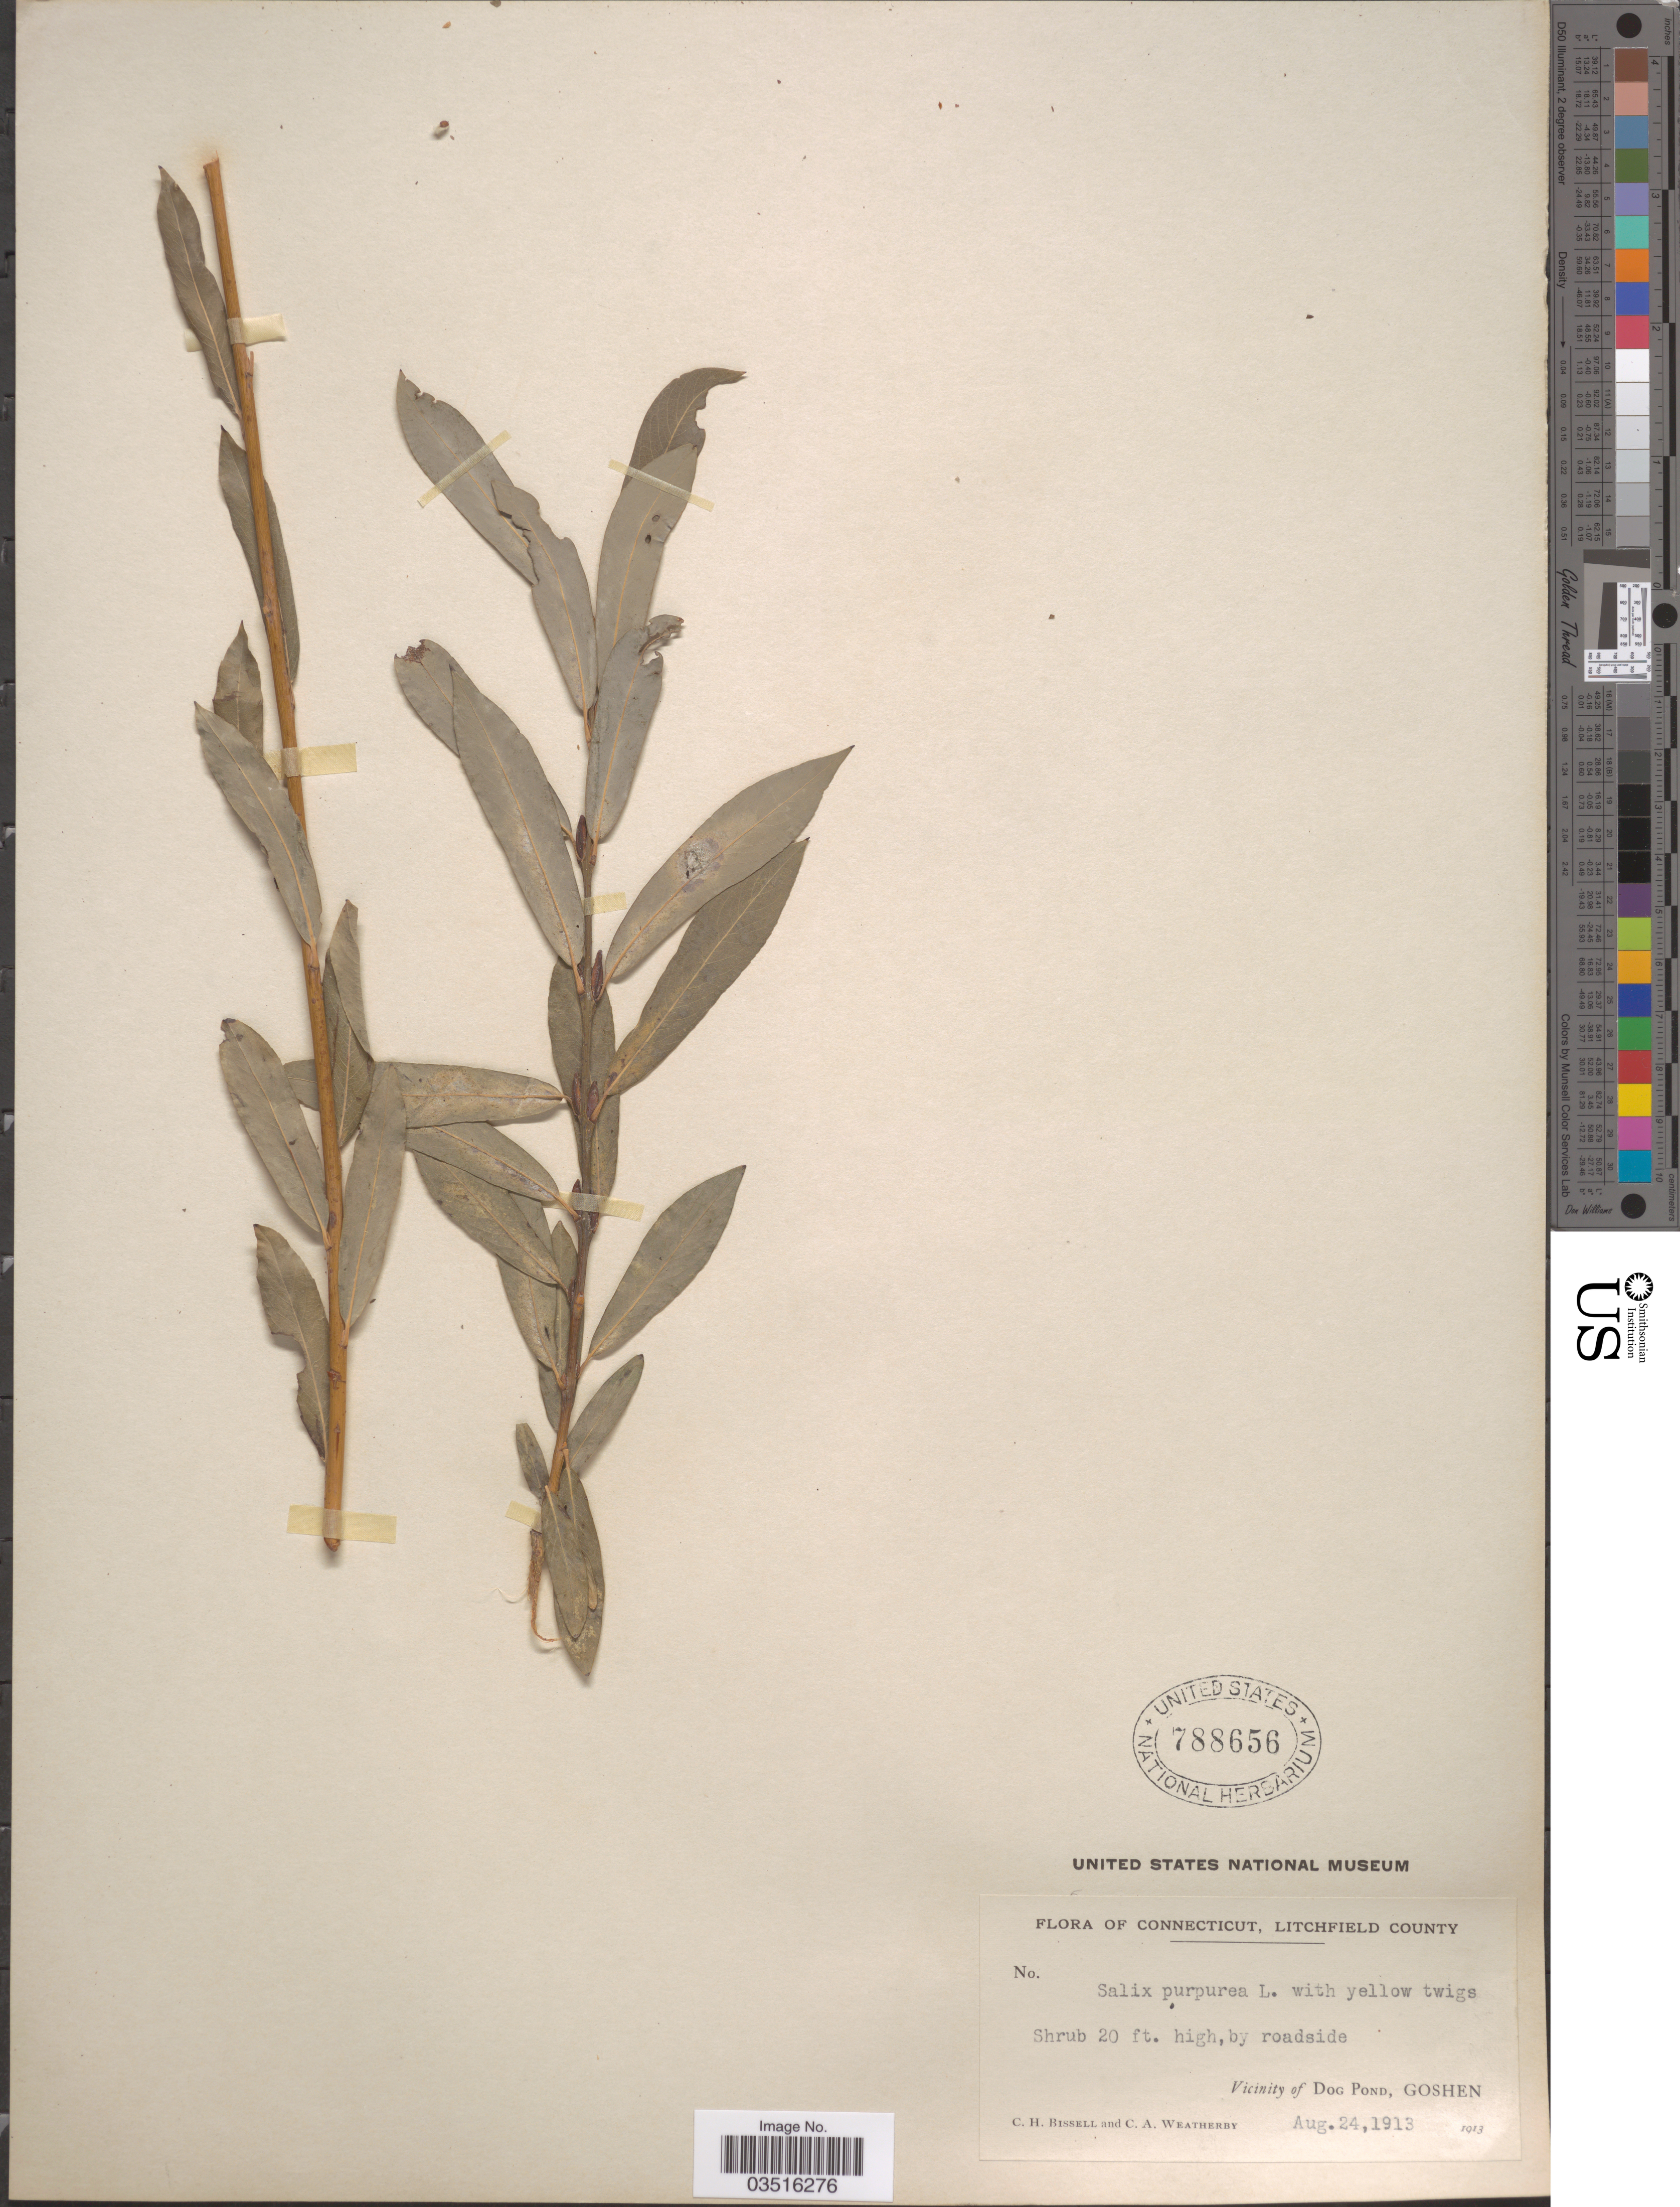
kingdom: Plantae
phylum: Tracheophyta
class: Magnoliopsida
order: Malpighiales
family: Salicaceae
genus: Salix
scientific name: Salix purpurea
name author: L.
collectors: C. Bissell & C. A. Weatherby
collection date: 1913-08-24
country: United States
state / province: Connecticut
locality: Litchfield County. By roadside. Vicinity of Dog Pond, Goshen.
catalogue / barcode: US 788656